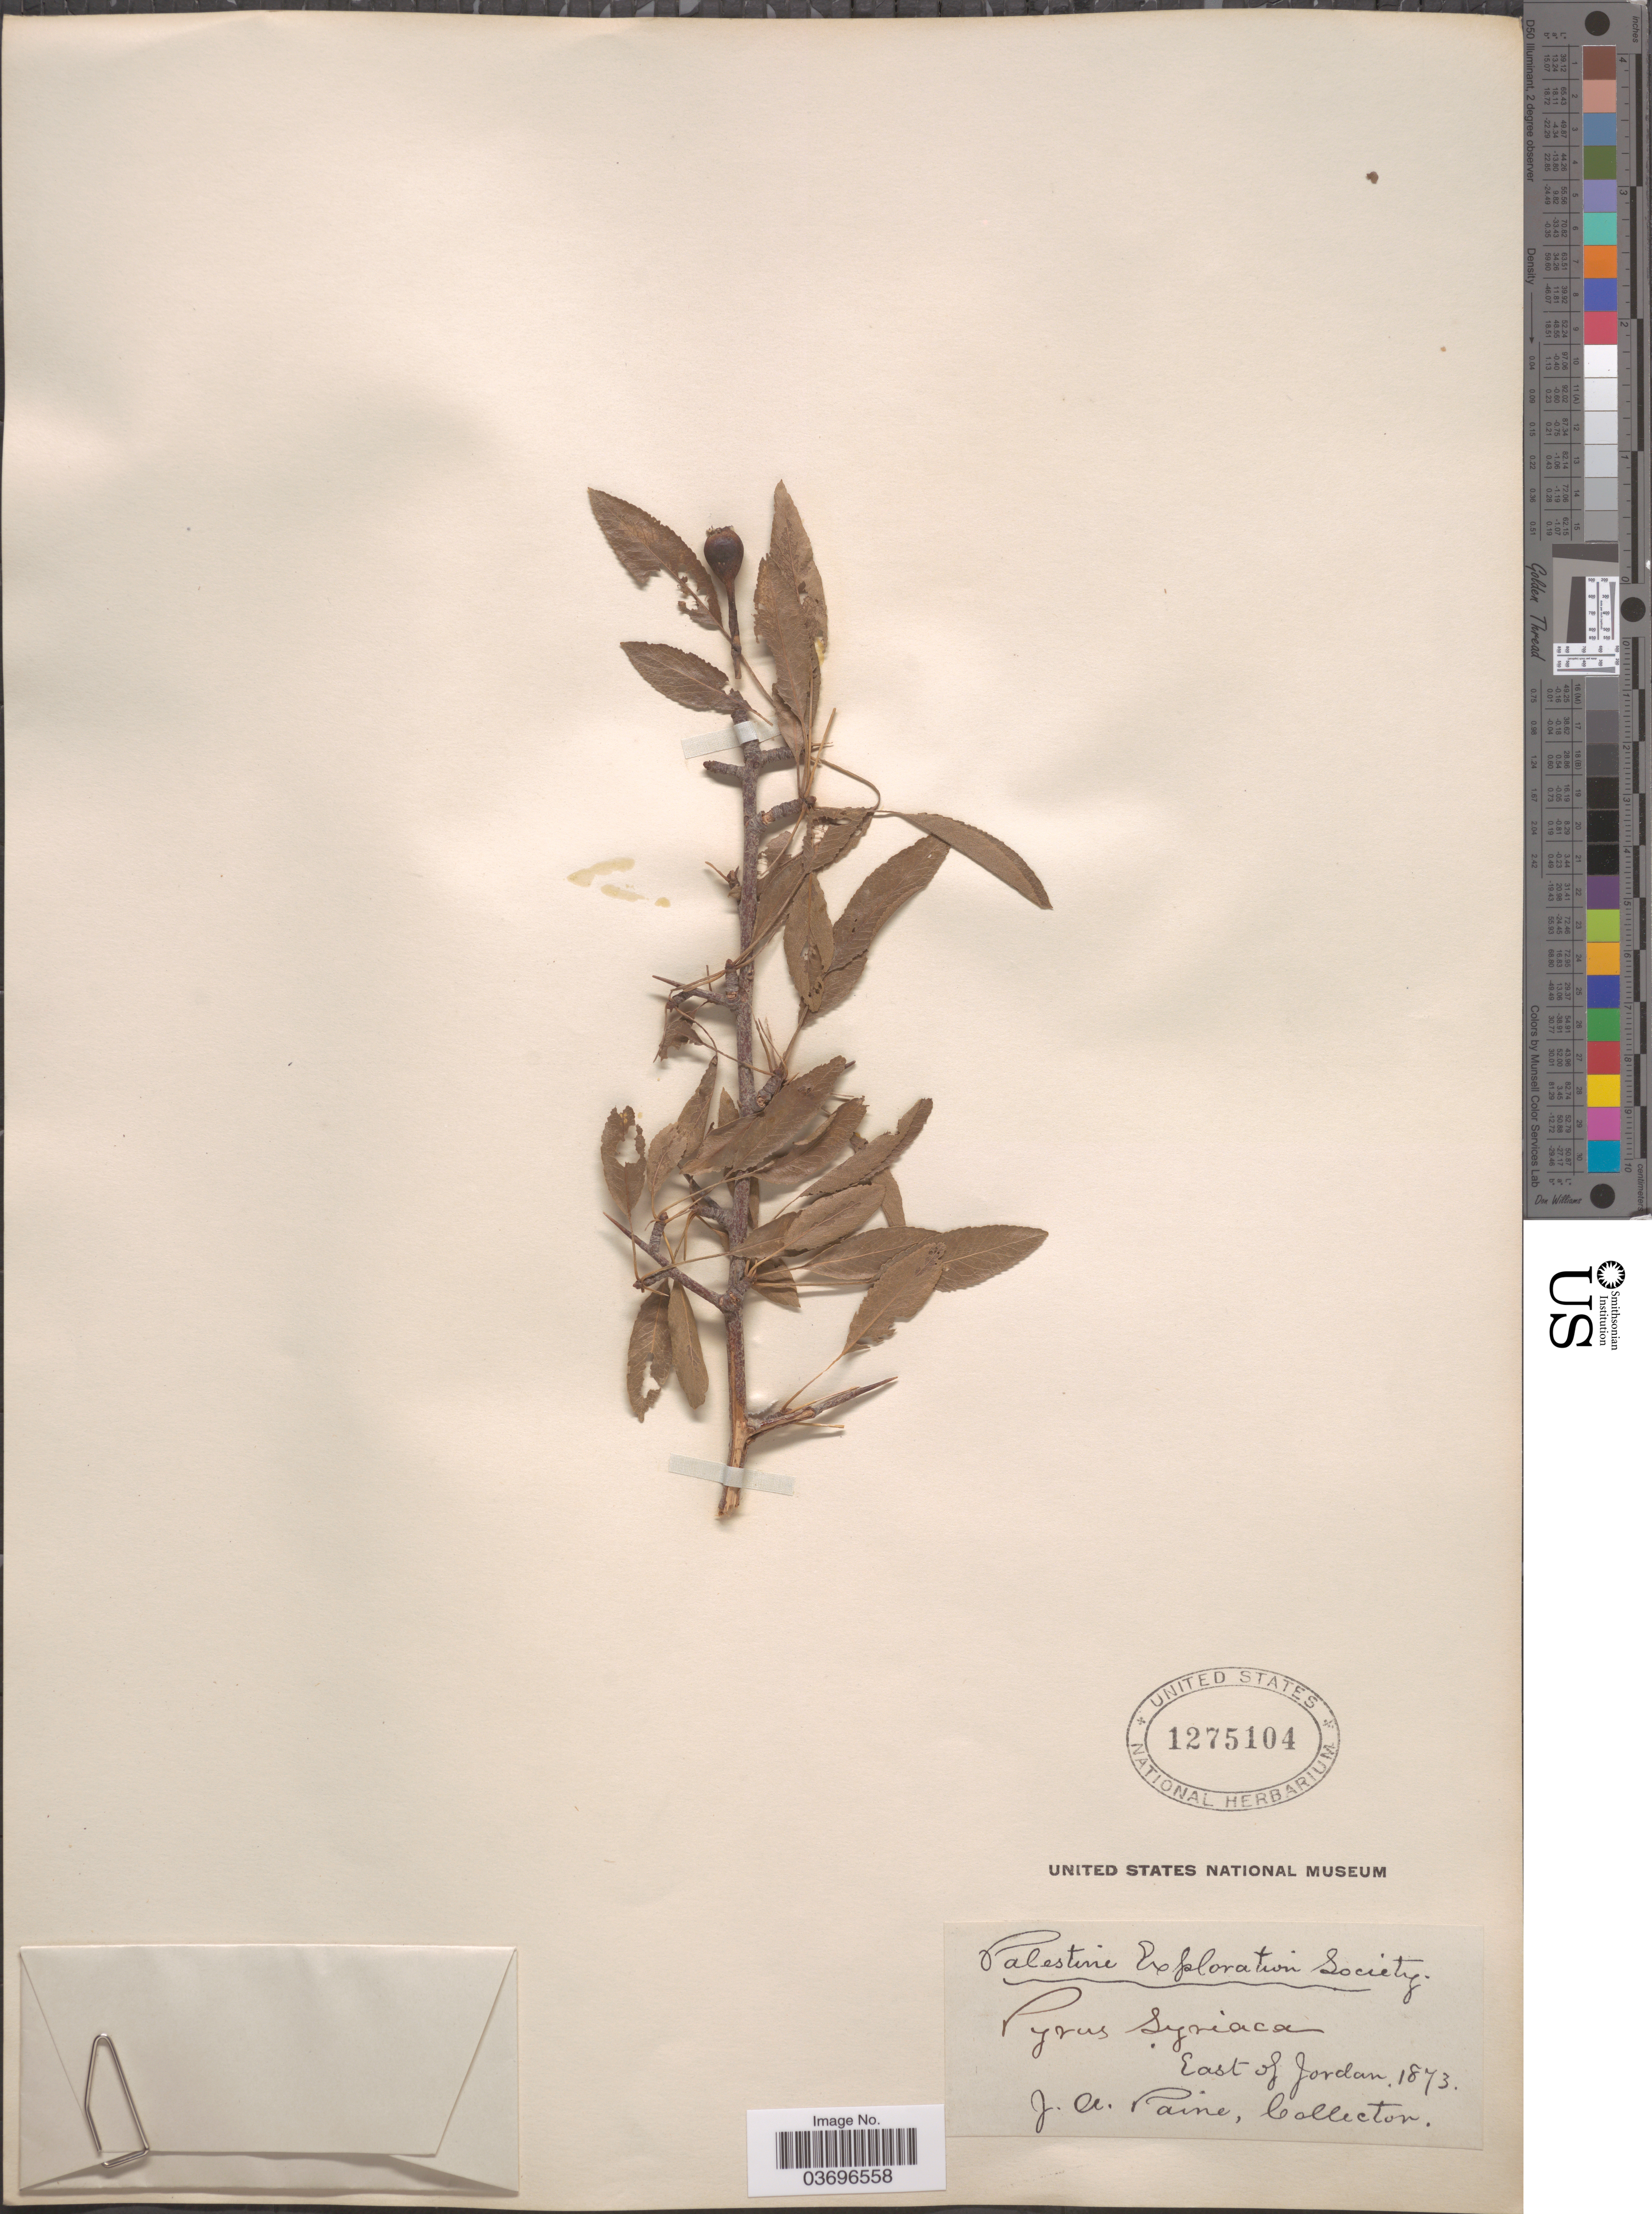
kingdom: Plantae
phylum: Tracheophyta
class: Magnoliopsida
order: Rosales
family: Rosaceae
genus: Pyrus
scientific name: Pyrus syriaca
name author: Boiss.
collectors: J. A. Paine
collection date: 1873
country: Jordan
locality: Palestine. East of Jordan.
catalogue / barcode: US 1275104